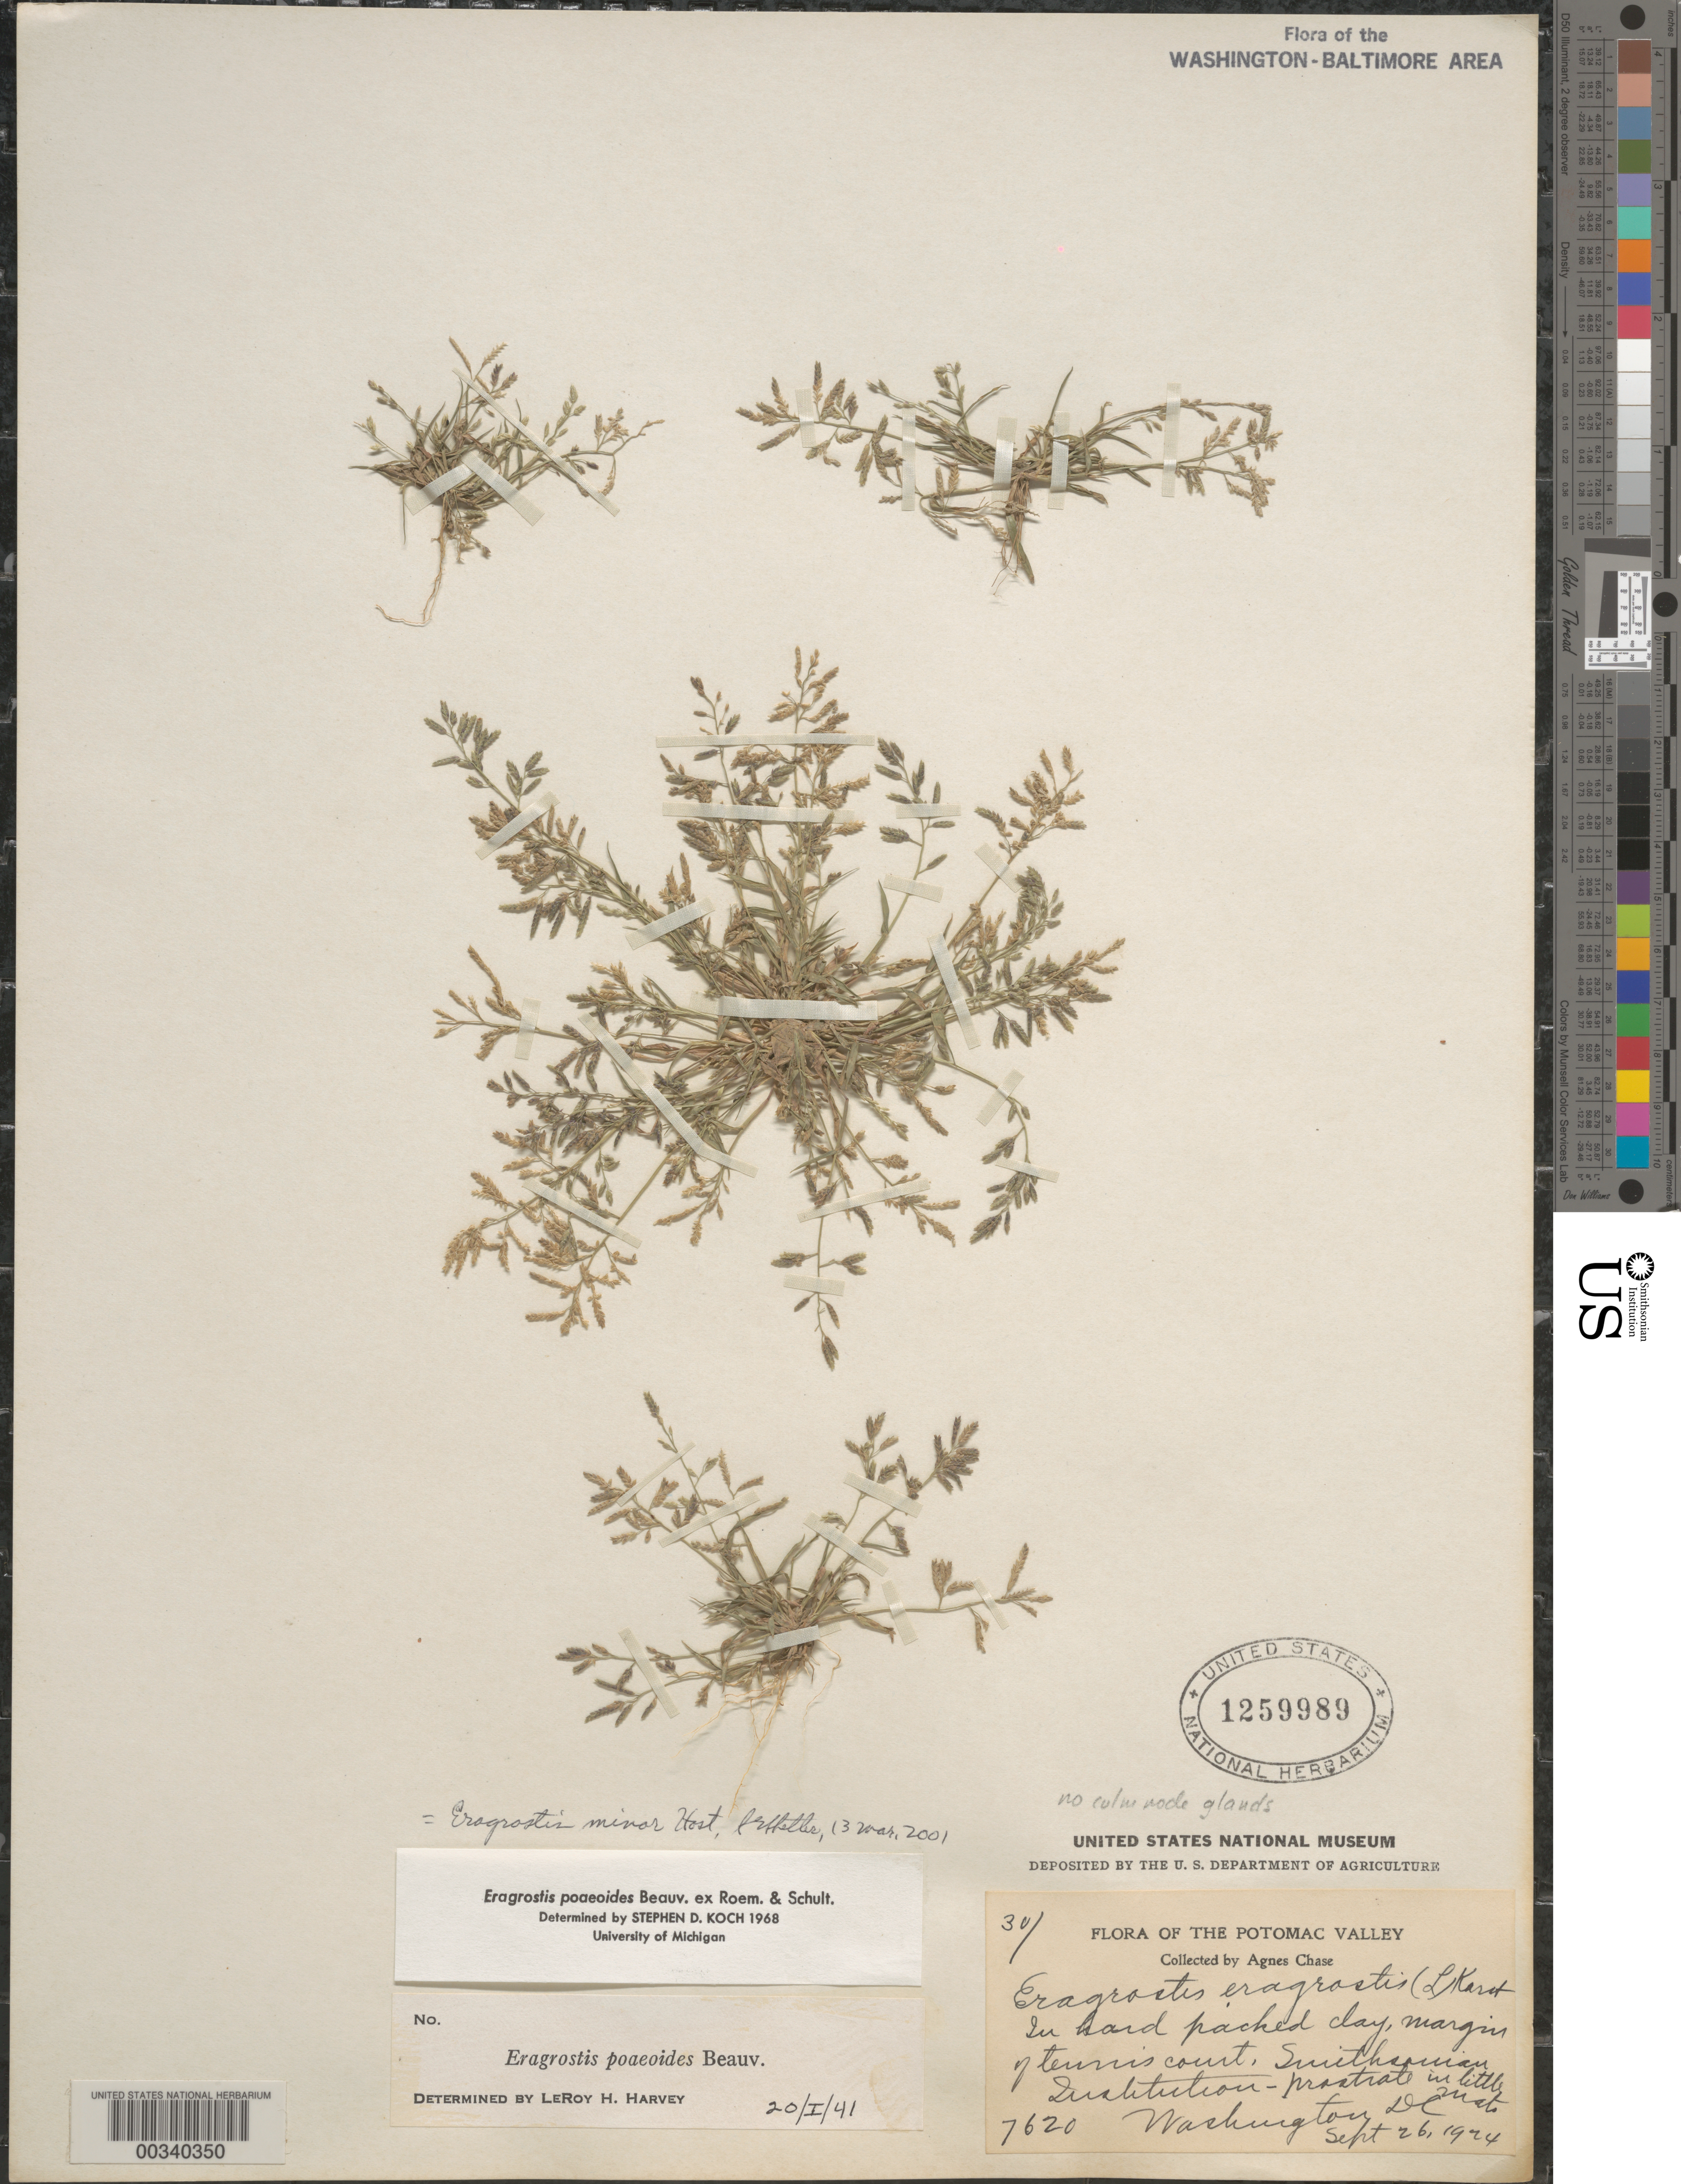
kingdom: Plantae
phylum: Tracheophyta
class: Liliopsida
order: Poales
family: Poaceae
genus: Eragrostis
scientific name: Eragrostis minor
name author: Host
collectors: A. Chase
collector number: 30 / 7620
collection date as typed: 26 Sep 1924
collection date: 1924-09-26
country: United States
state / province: District of Columbia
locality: Smithsonian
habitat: In hard packed clay, margin of tennis court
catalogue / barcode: US 1259989